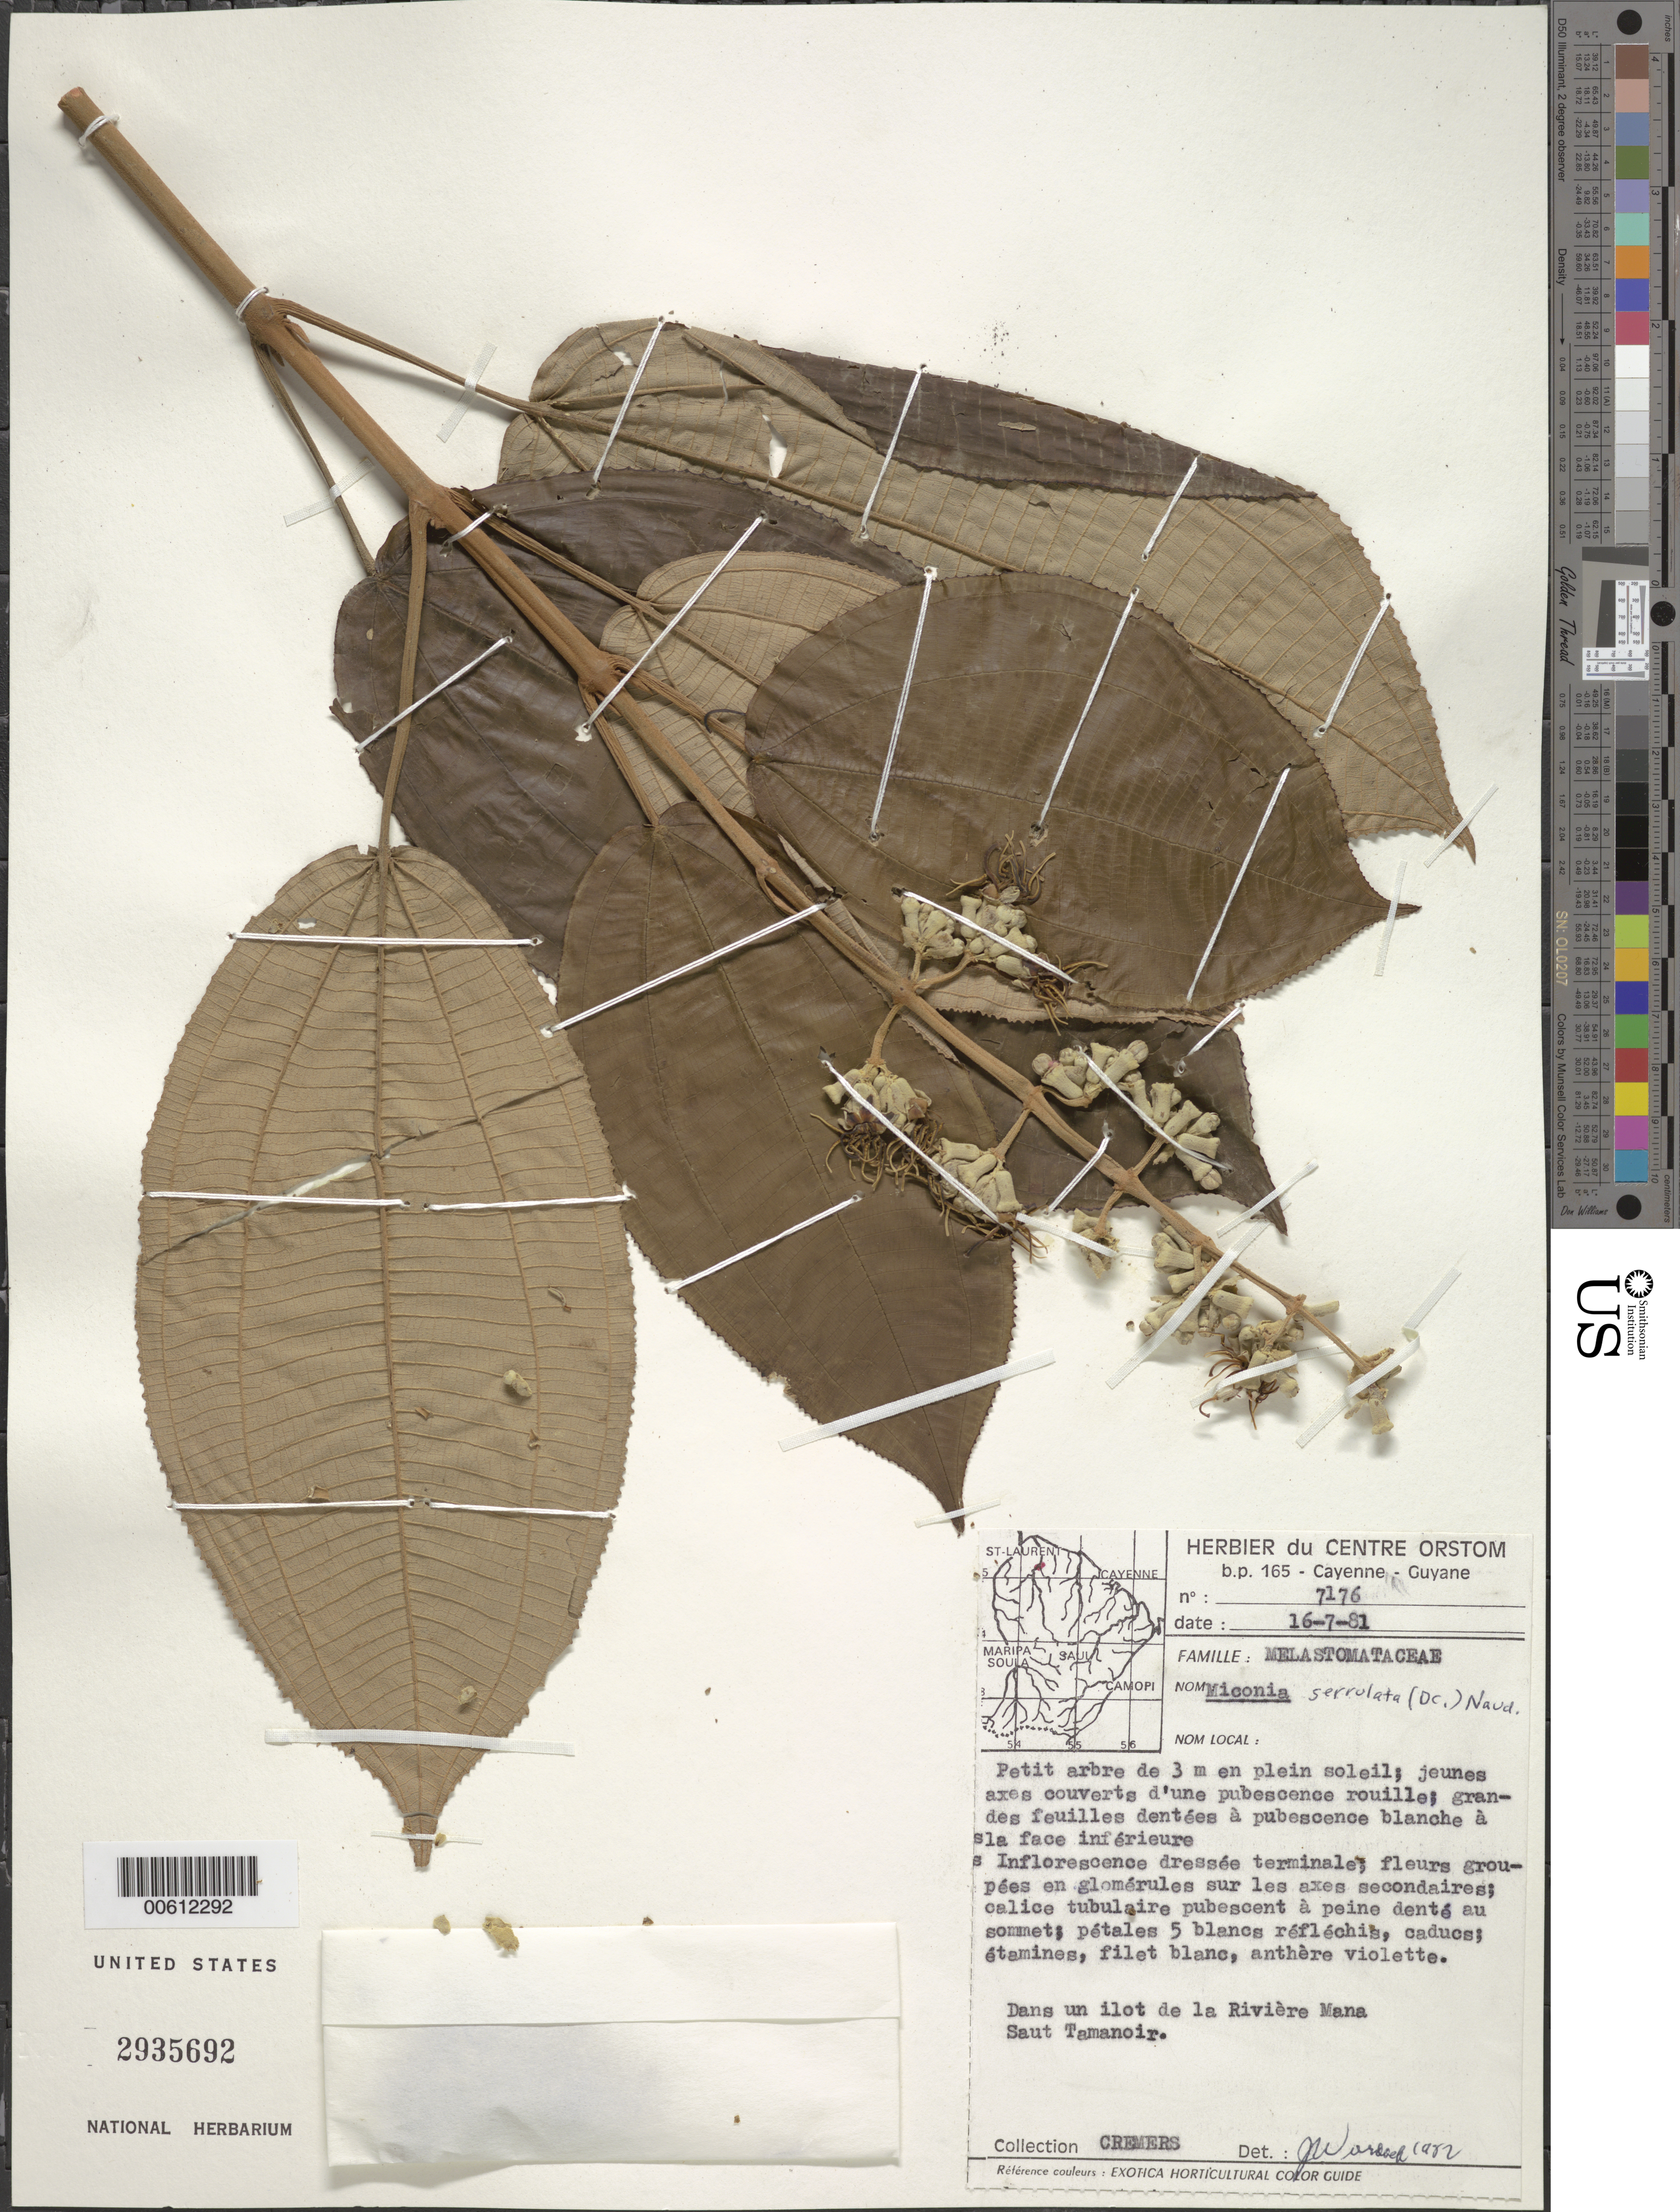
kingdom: Plantae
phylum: Tracheophyta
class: Magnoliopsida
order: Myrtales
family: Melastomataceae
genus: Miconia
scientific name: Miconia serrulata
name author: (DC.) Naudin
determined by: Wurdack, John J., (US), US (UNITED STATES)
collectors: G. Cremers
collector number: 7176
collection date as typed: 16-Jul-81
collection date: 1981-07-16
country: French Guiana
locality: Mana R., Saut Tamanoir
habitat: Dans un ilot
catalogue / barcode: US 2935692